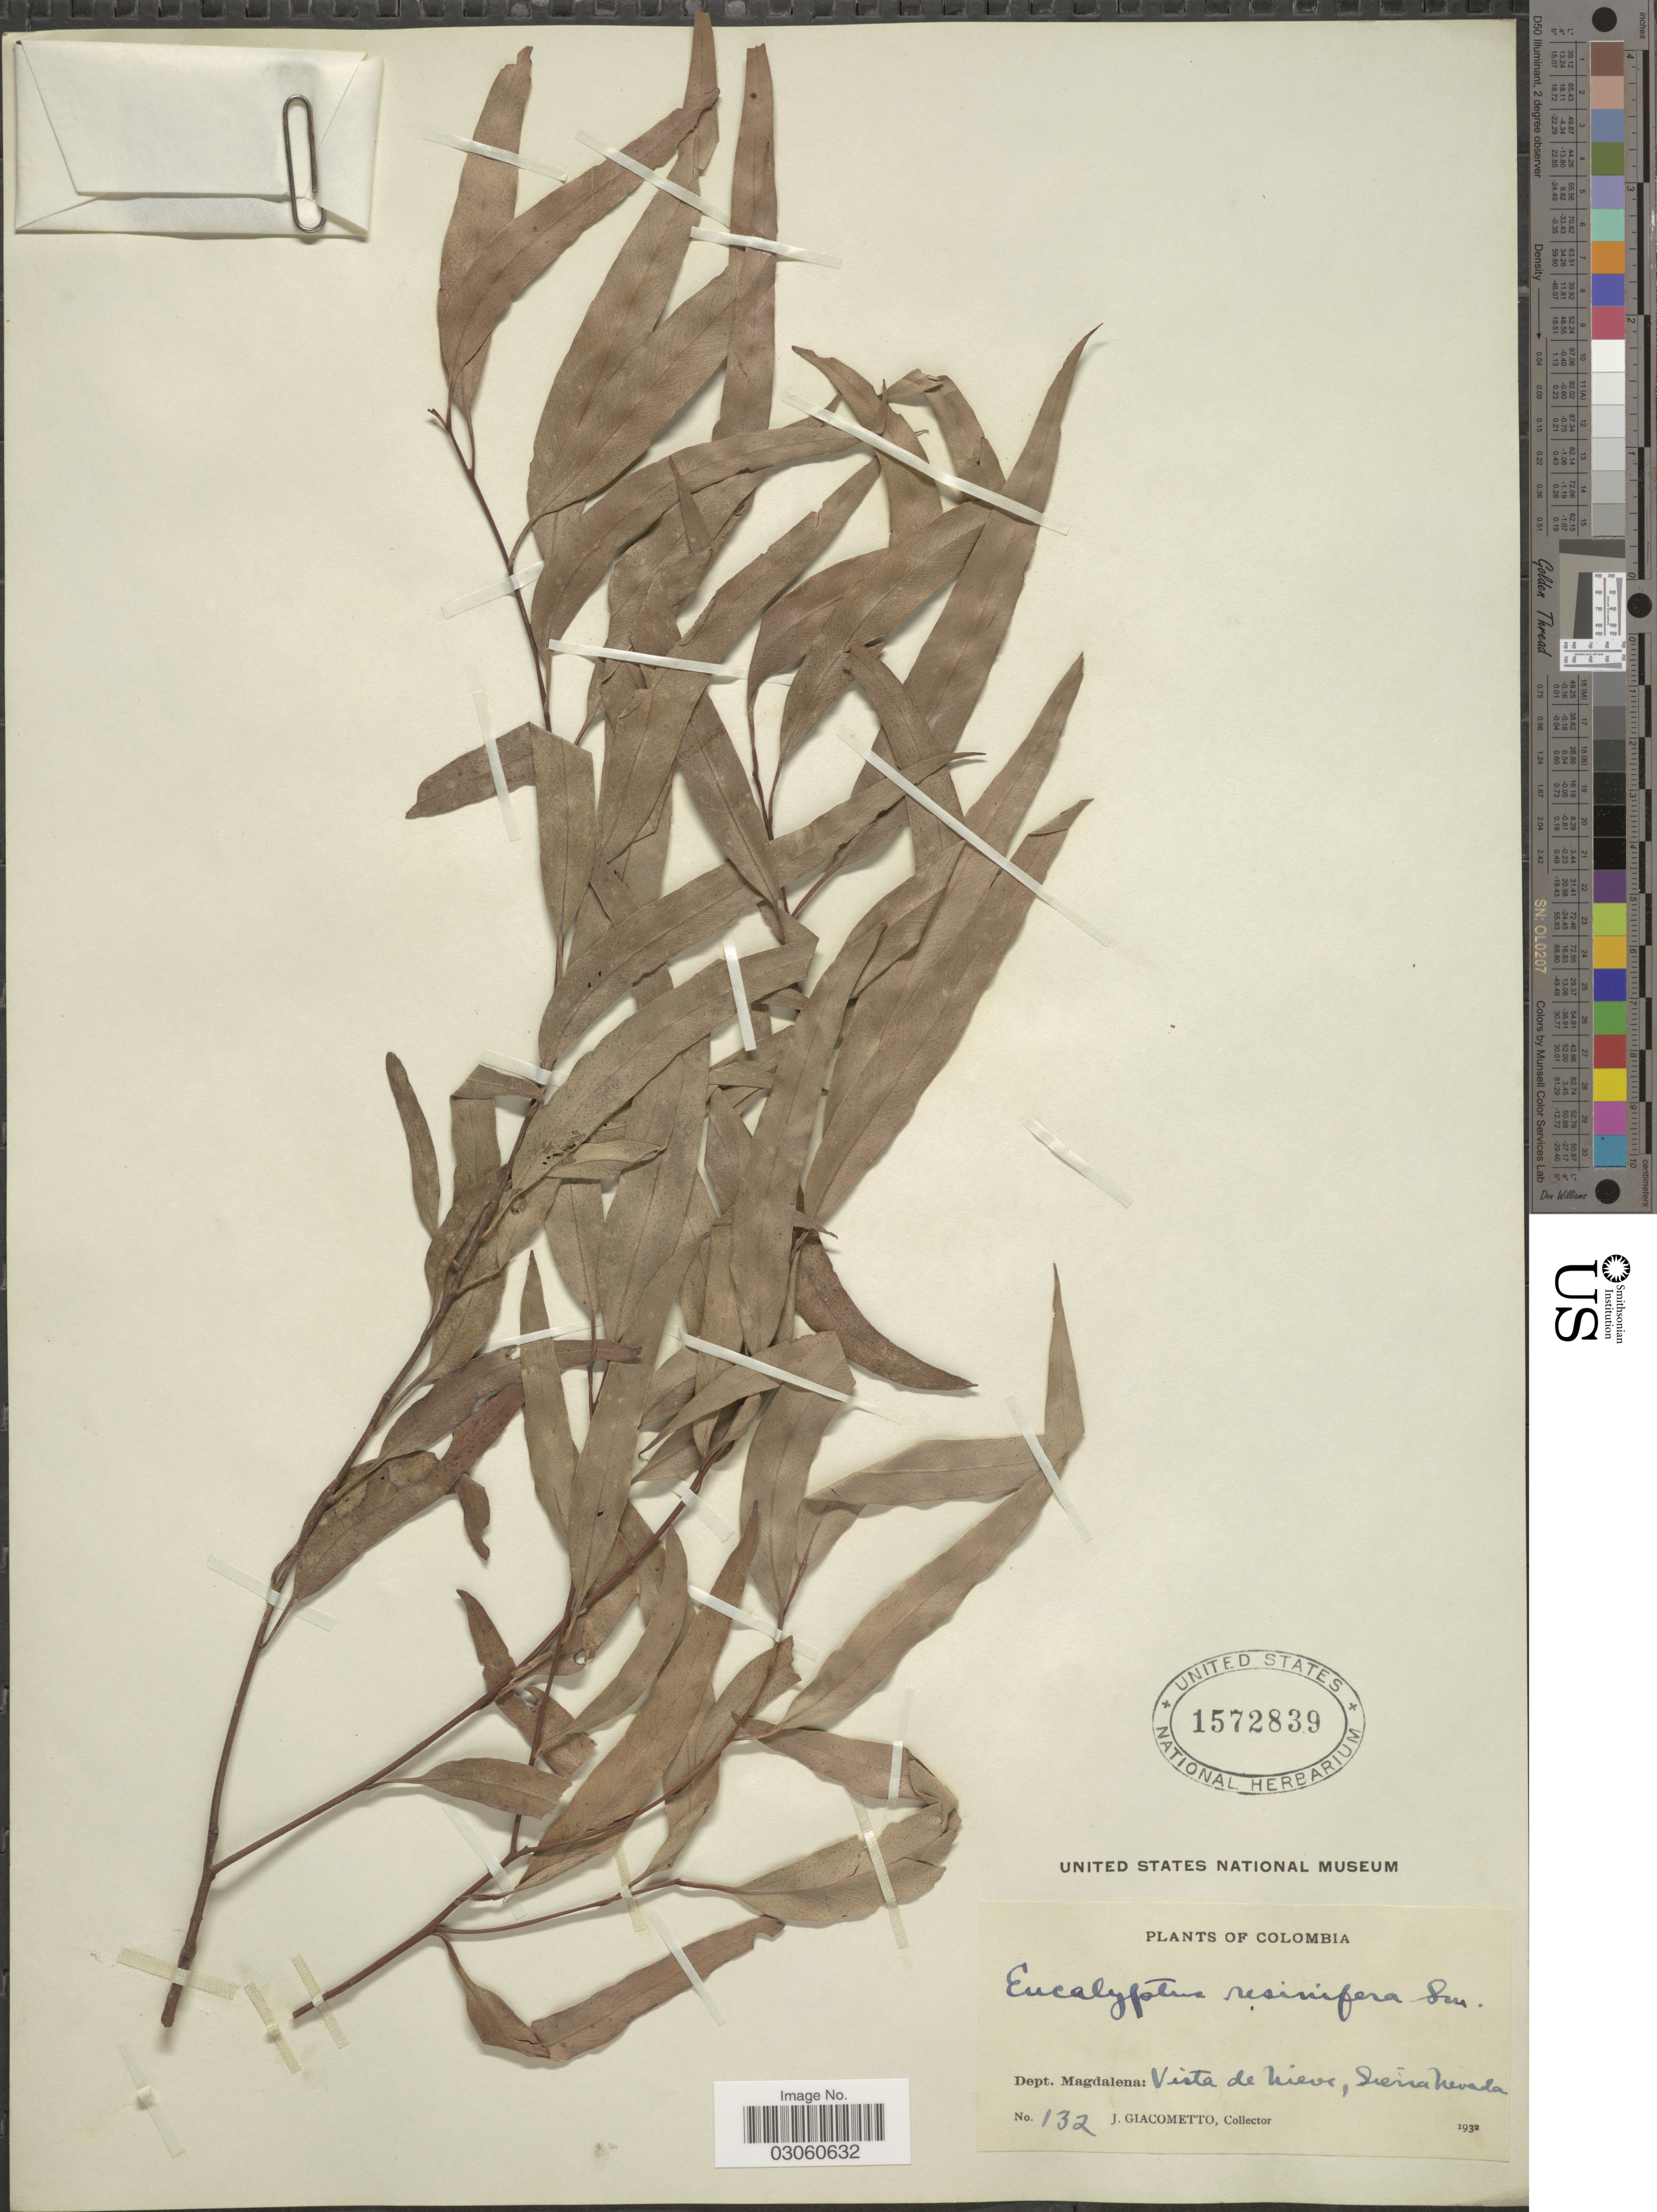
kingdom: Plantae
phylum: Tracheophyta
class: Magnoliopsida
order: Myrtales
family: Myrtaceae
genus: Eucalyptus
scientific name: Eucalyptus resinifera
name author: J. White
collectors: J. Giacometto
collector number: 132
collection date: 1932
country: Colombia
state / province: Magdalena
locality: Dept. Magdalena: Vista de Nieve, Sierra Nevada.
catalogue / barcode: US 1592839